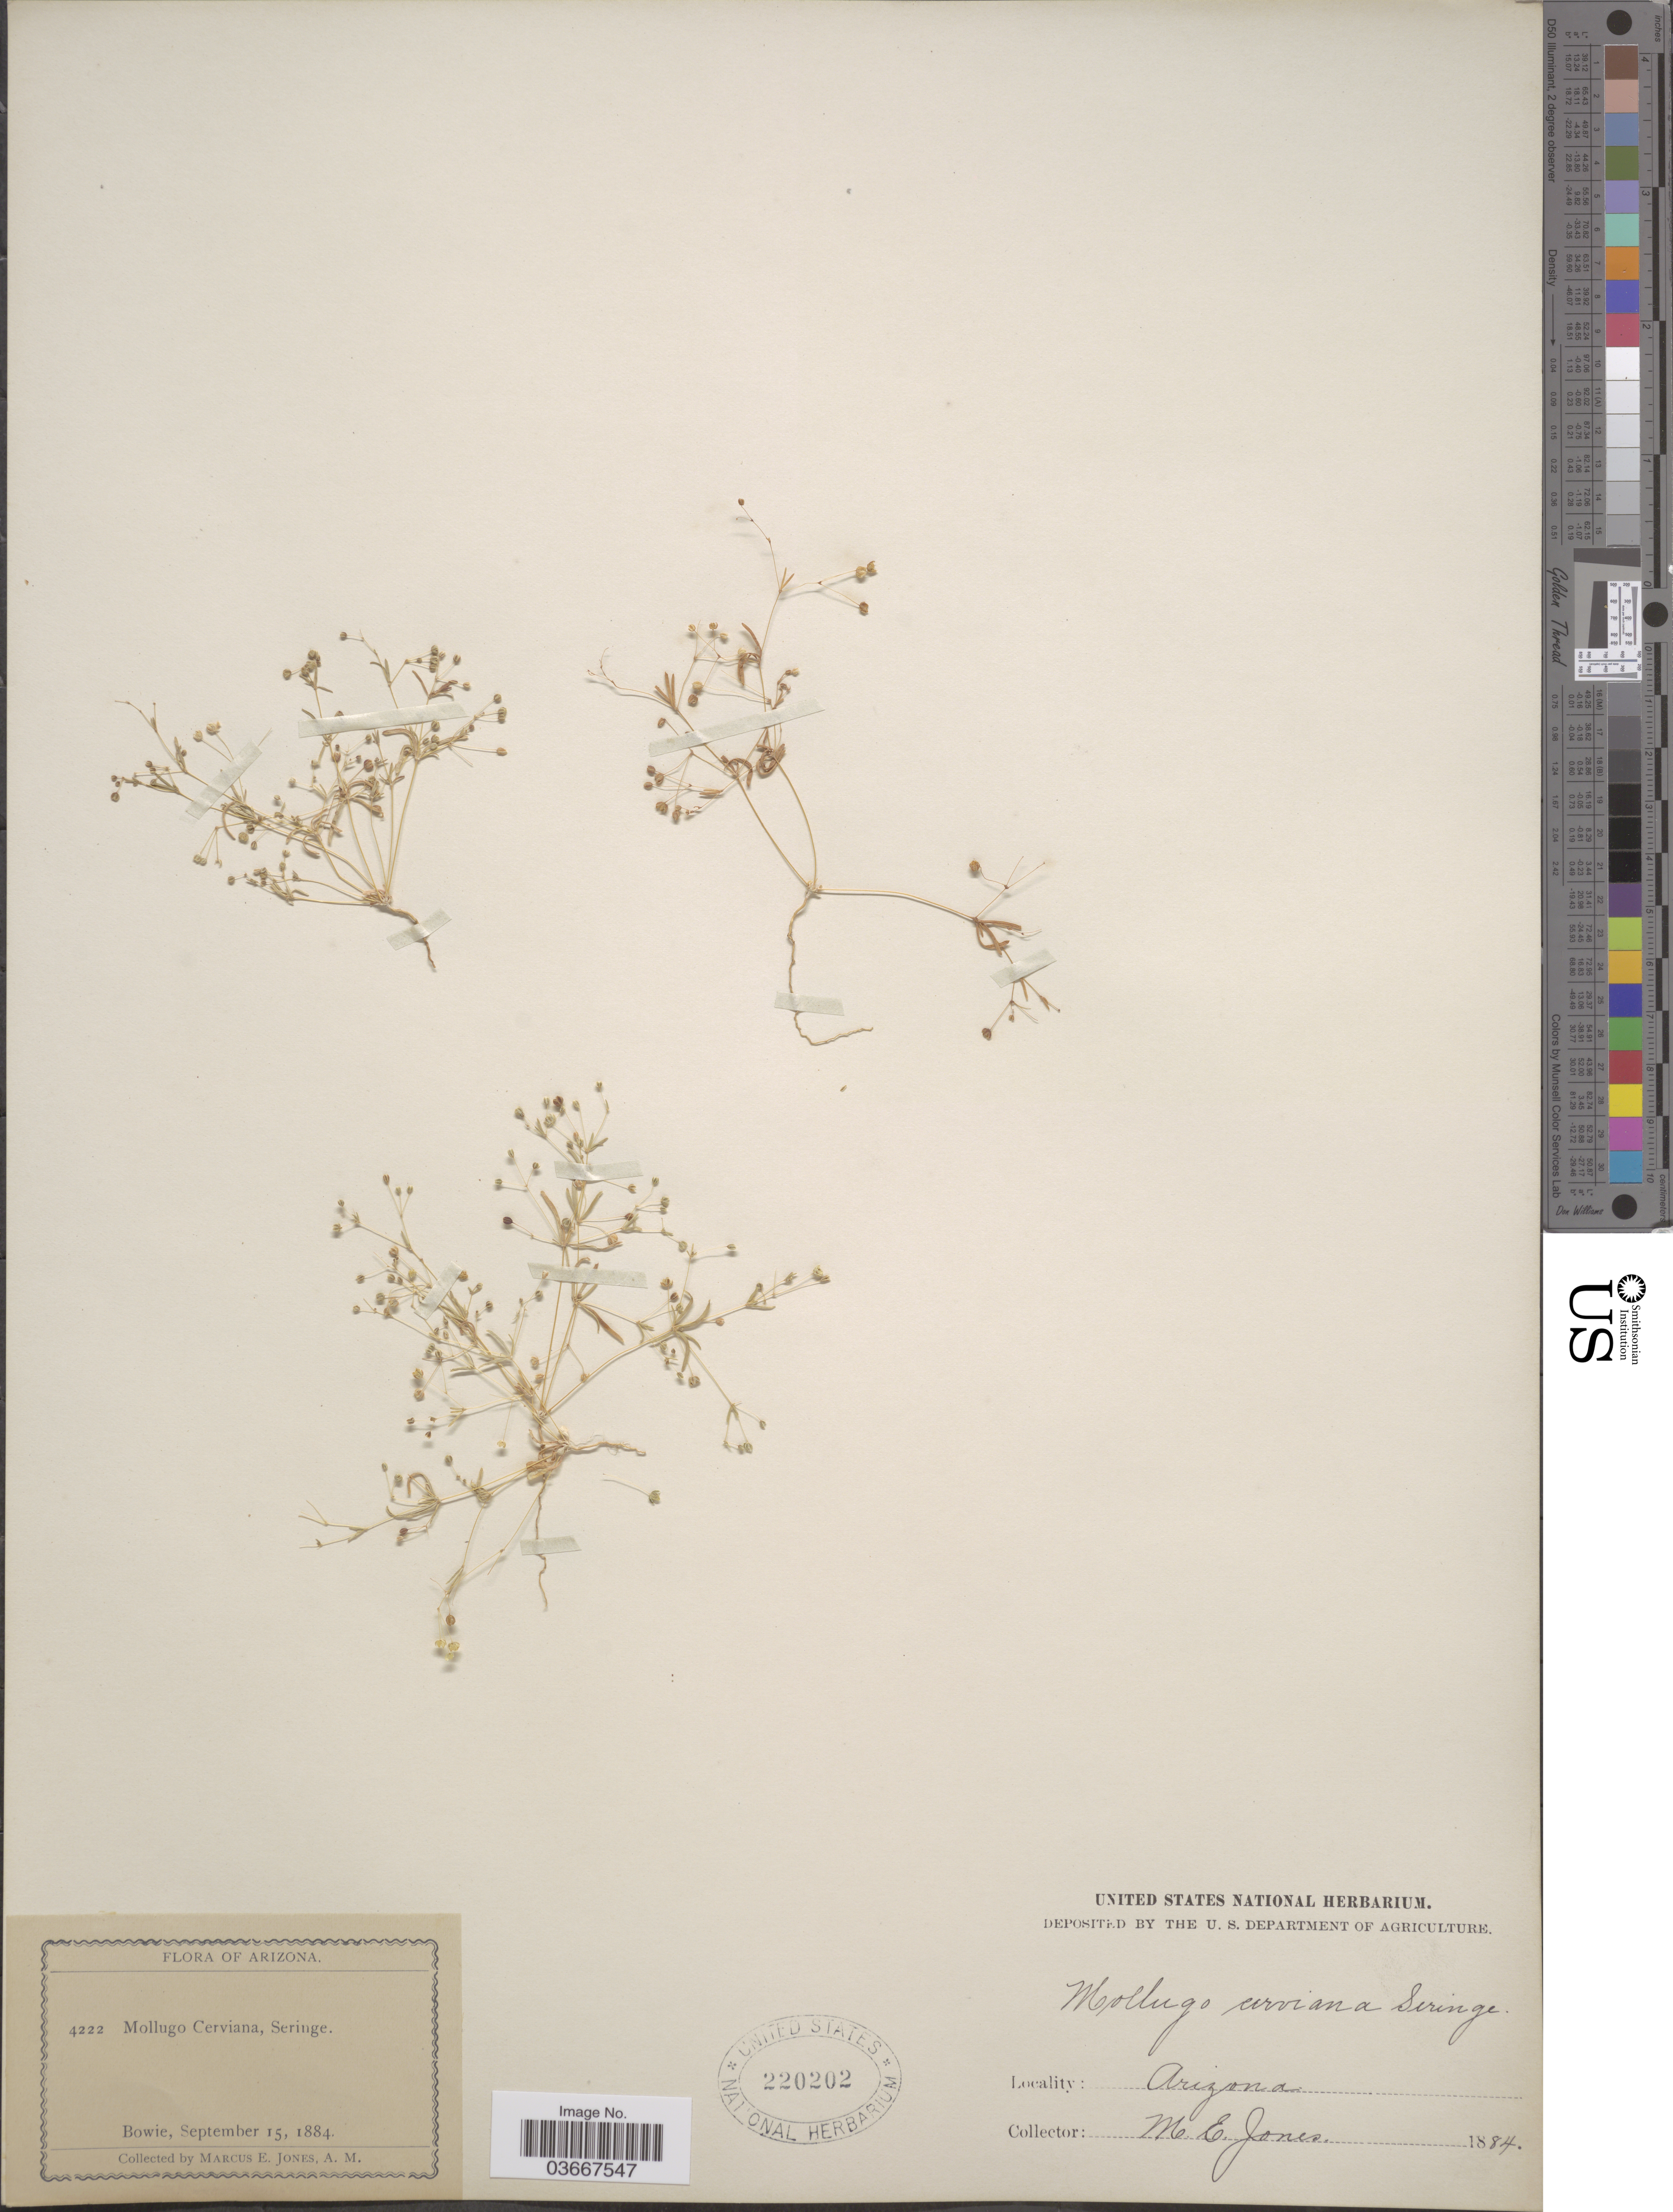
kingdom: Plantae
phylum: Tracheophyta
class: Magnoliopsida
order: Caryophyllales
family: Molluginaceae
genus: Hypertelis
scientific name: Hypertelis umbellata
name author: (Forssk.) Thulin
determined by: Strong, Mark T., (BOT), Smithsonian Institution - National Museum of Natural History (UNITED STATES)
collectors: M. E. Jones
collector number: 4222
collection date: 1884-09-15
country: United States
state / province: Arizona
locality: Bowie.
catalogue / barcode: US 220202